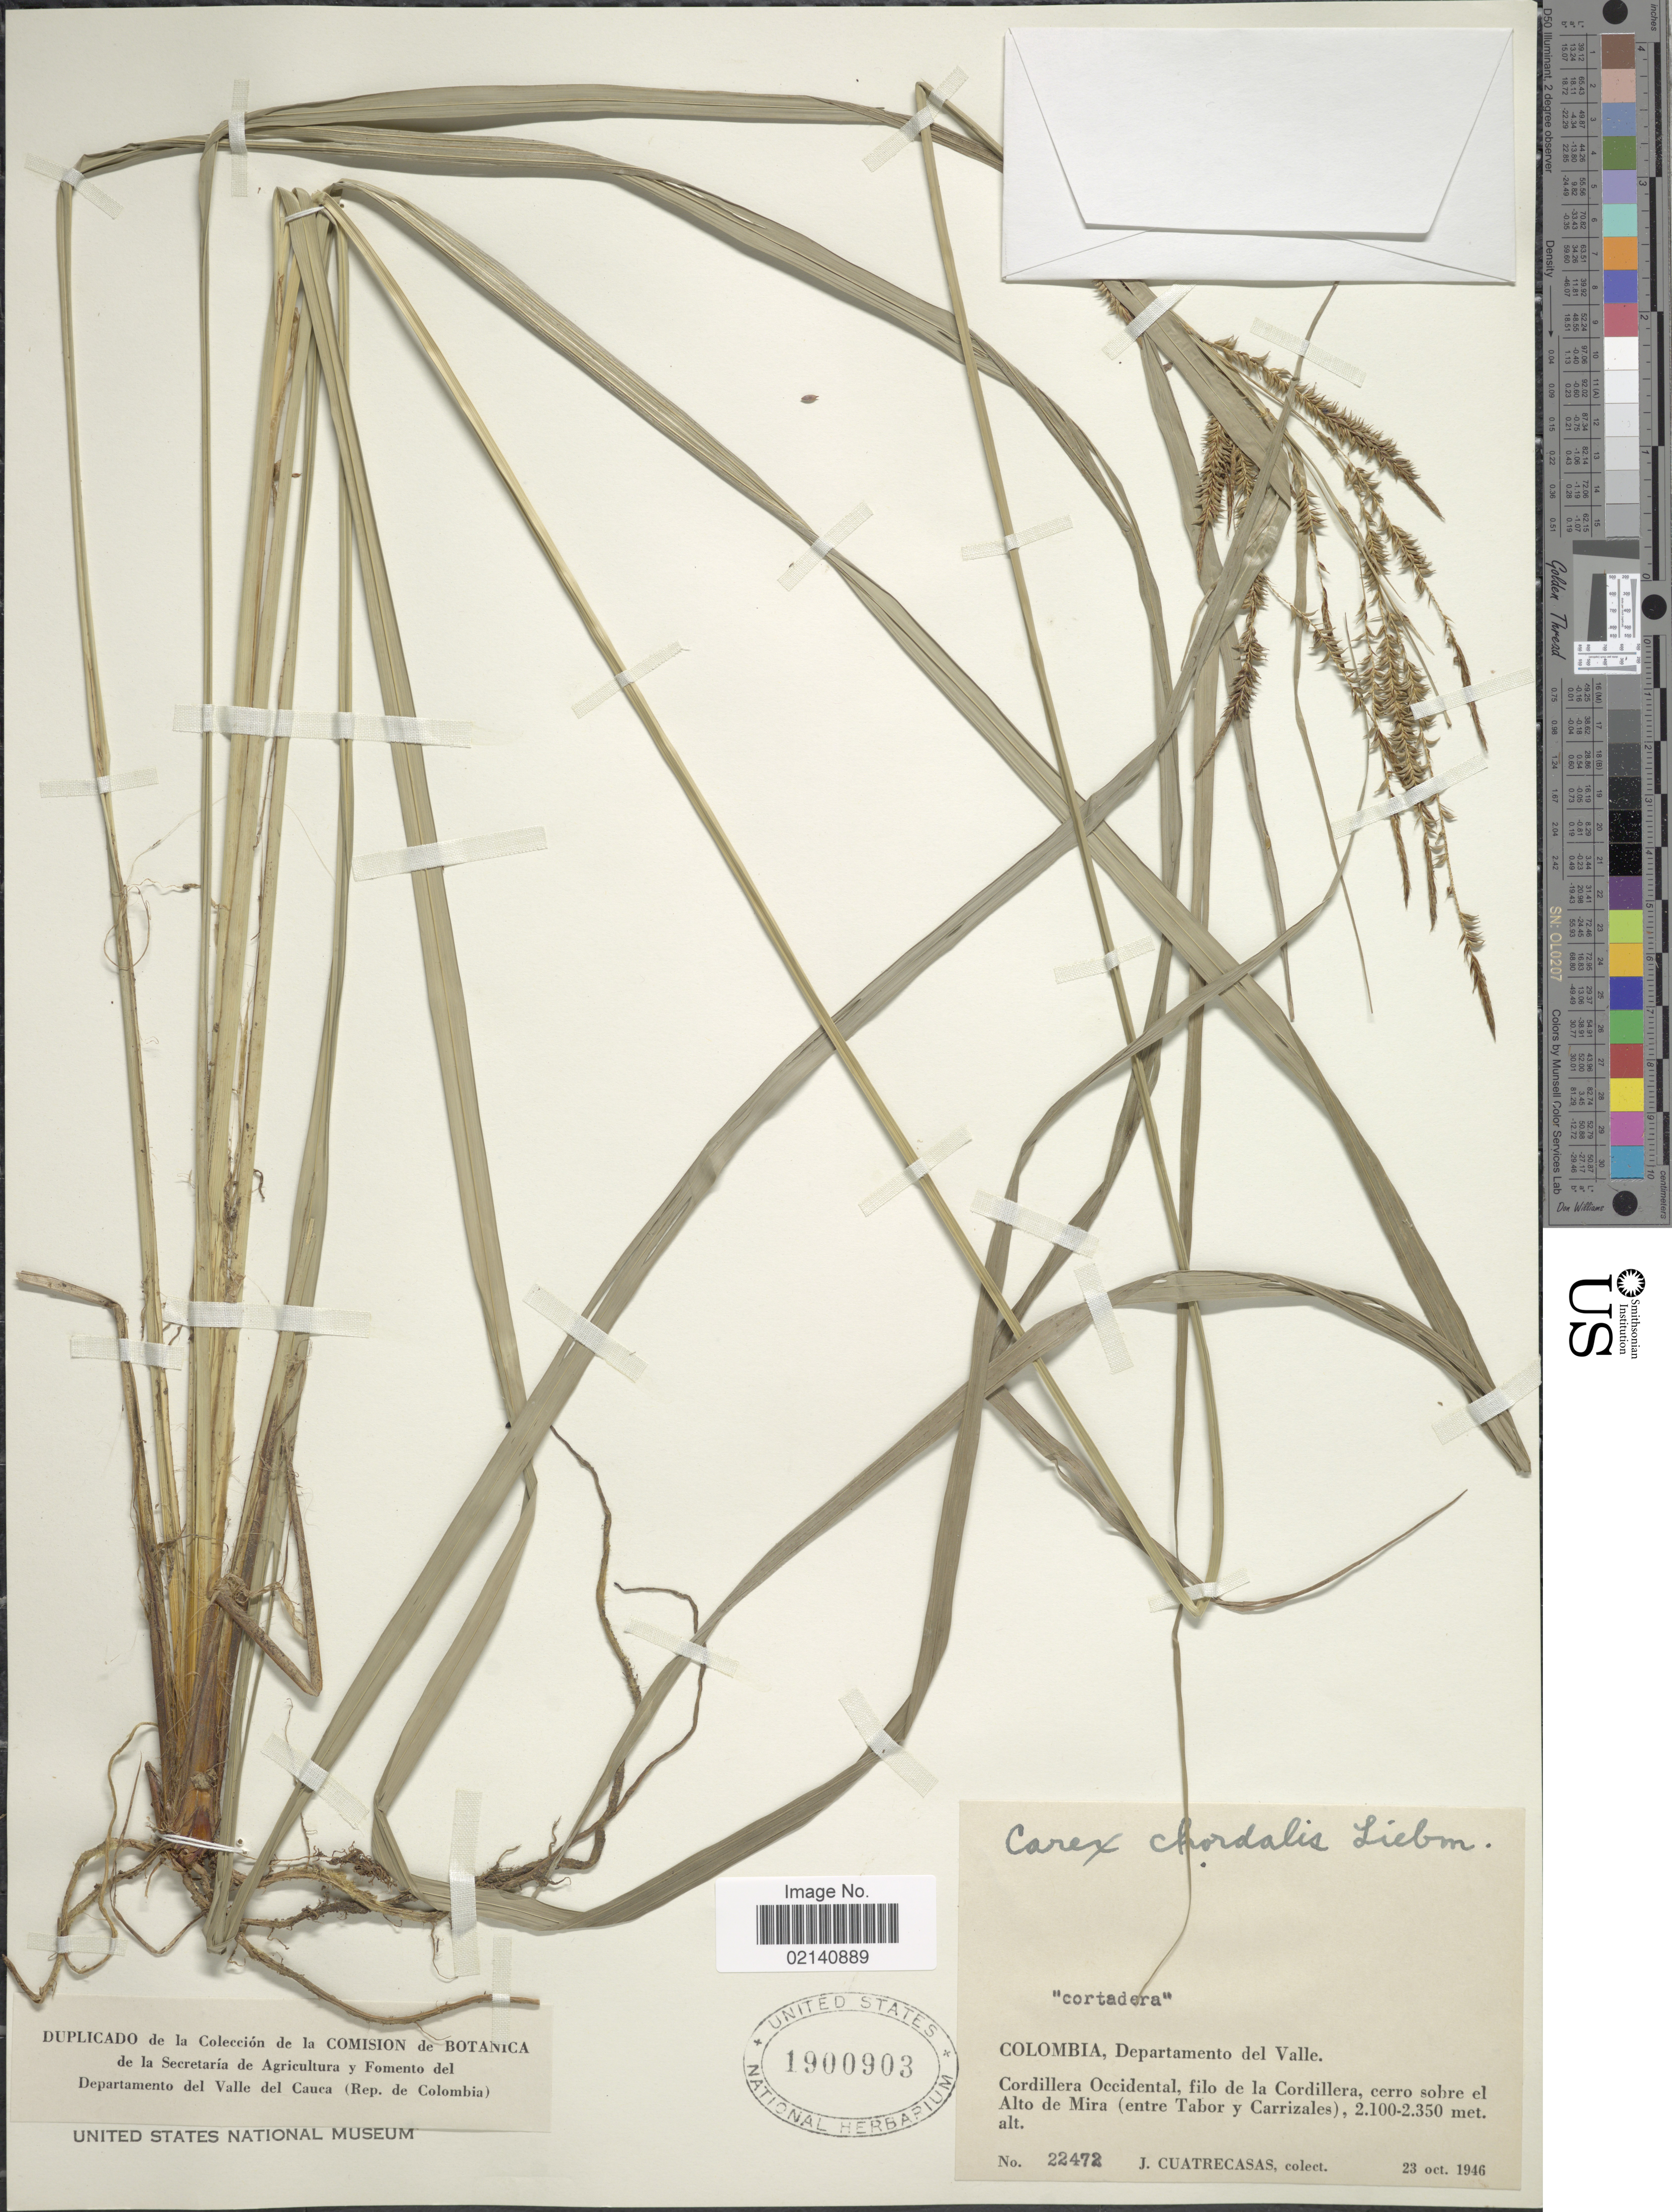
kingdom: Plantae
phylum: Tracheophyta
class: Liliopsida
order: Poales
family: Cyperaceae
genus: Carex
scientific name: Carex chordalis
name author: Liebm.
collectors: J. Cuatrecasas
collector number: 22472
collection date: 1946-10-23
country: Colombia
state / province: Valle del Cauca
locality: Del Valle, Cordillera Occidental, filo de la Cordillera, cerro sobre el Alto de Mira (entre Tablor y Carrizales)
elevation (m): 2100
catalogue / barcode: US 1900903